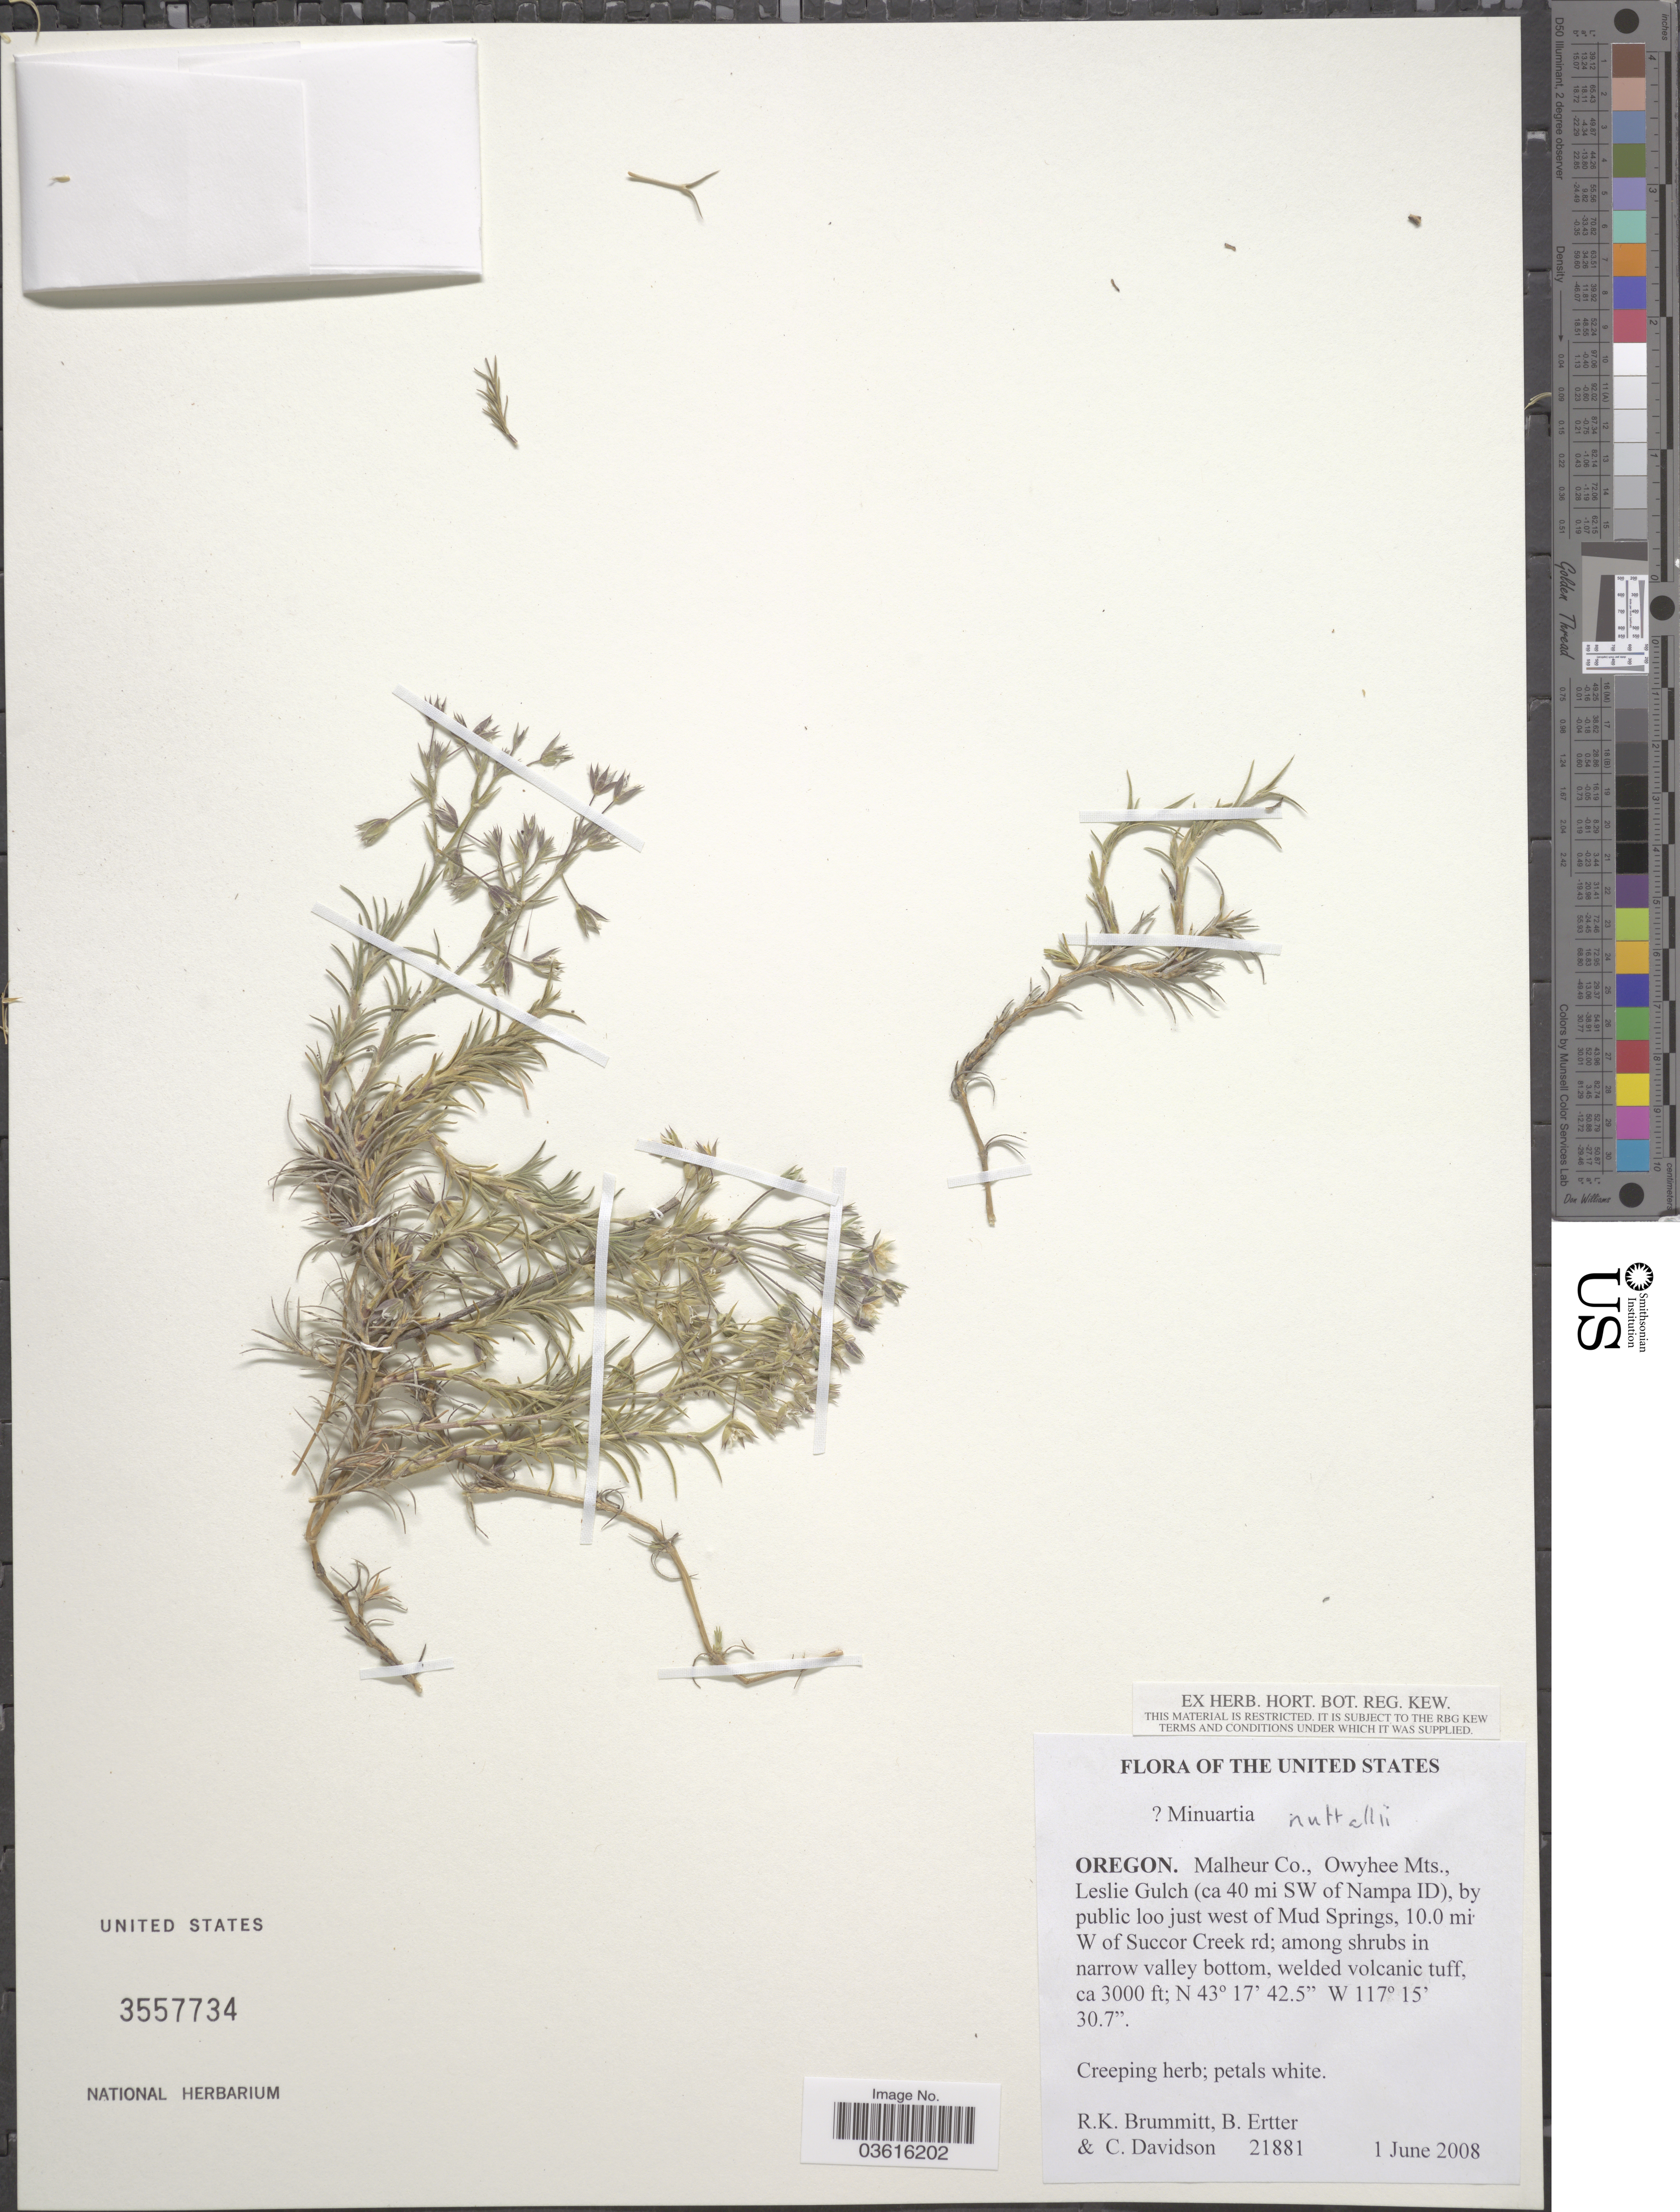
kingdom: Plantae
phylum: Tracheophyta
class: Magnoliopsida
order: Caryophyllales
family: Caryophyllaceae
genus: Minuartia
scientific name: Minuartia nuttallii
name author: (Pax) Briq.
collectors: R. K. Brummitt, B. Ertter & C. Davidson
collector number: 21881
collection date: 2008-06-01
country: United States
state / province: Oregon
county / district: Malheur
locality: Malheur Co., Owyhee Mts., Leslie Gulch (ca 40 mi SW of Nampa ID), by public loo just west of Mud Springs, 10.0 mi W of Succor Creek rd.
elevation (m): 914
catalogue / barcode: US 3557734